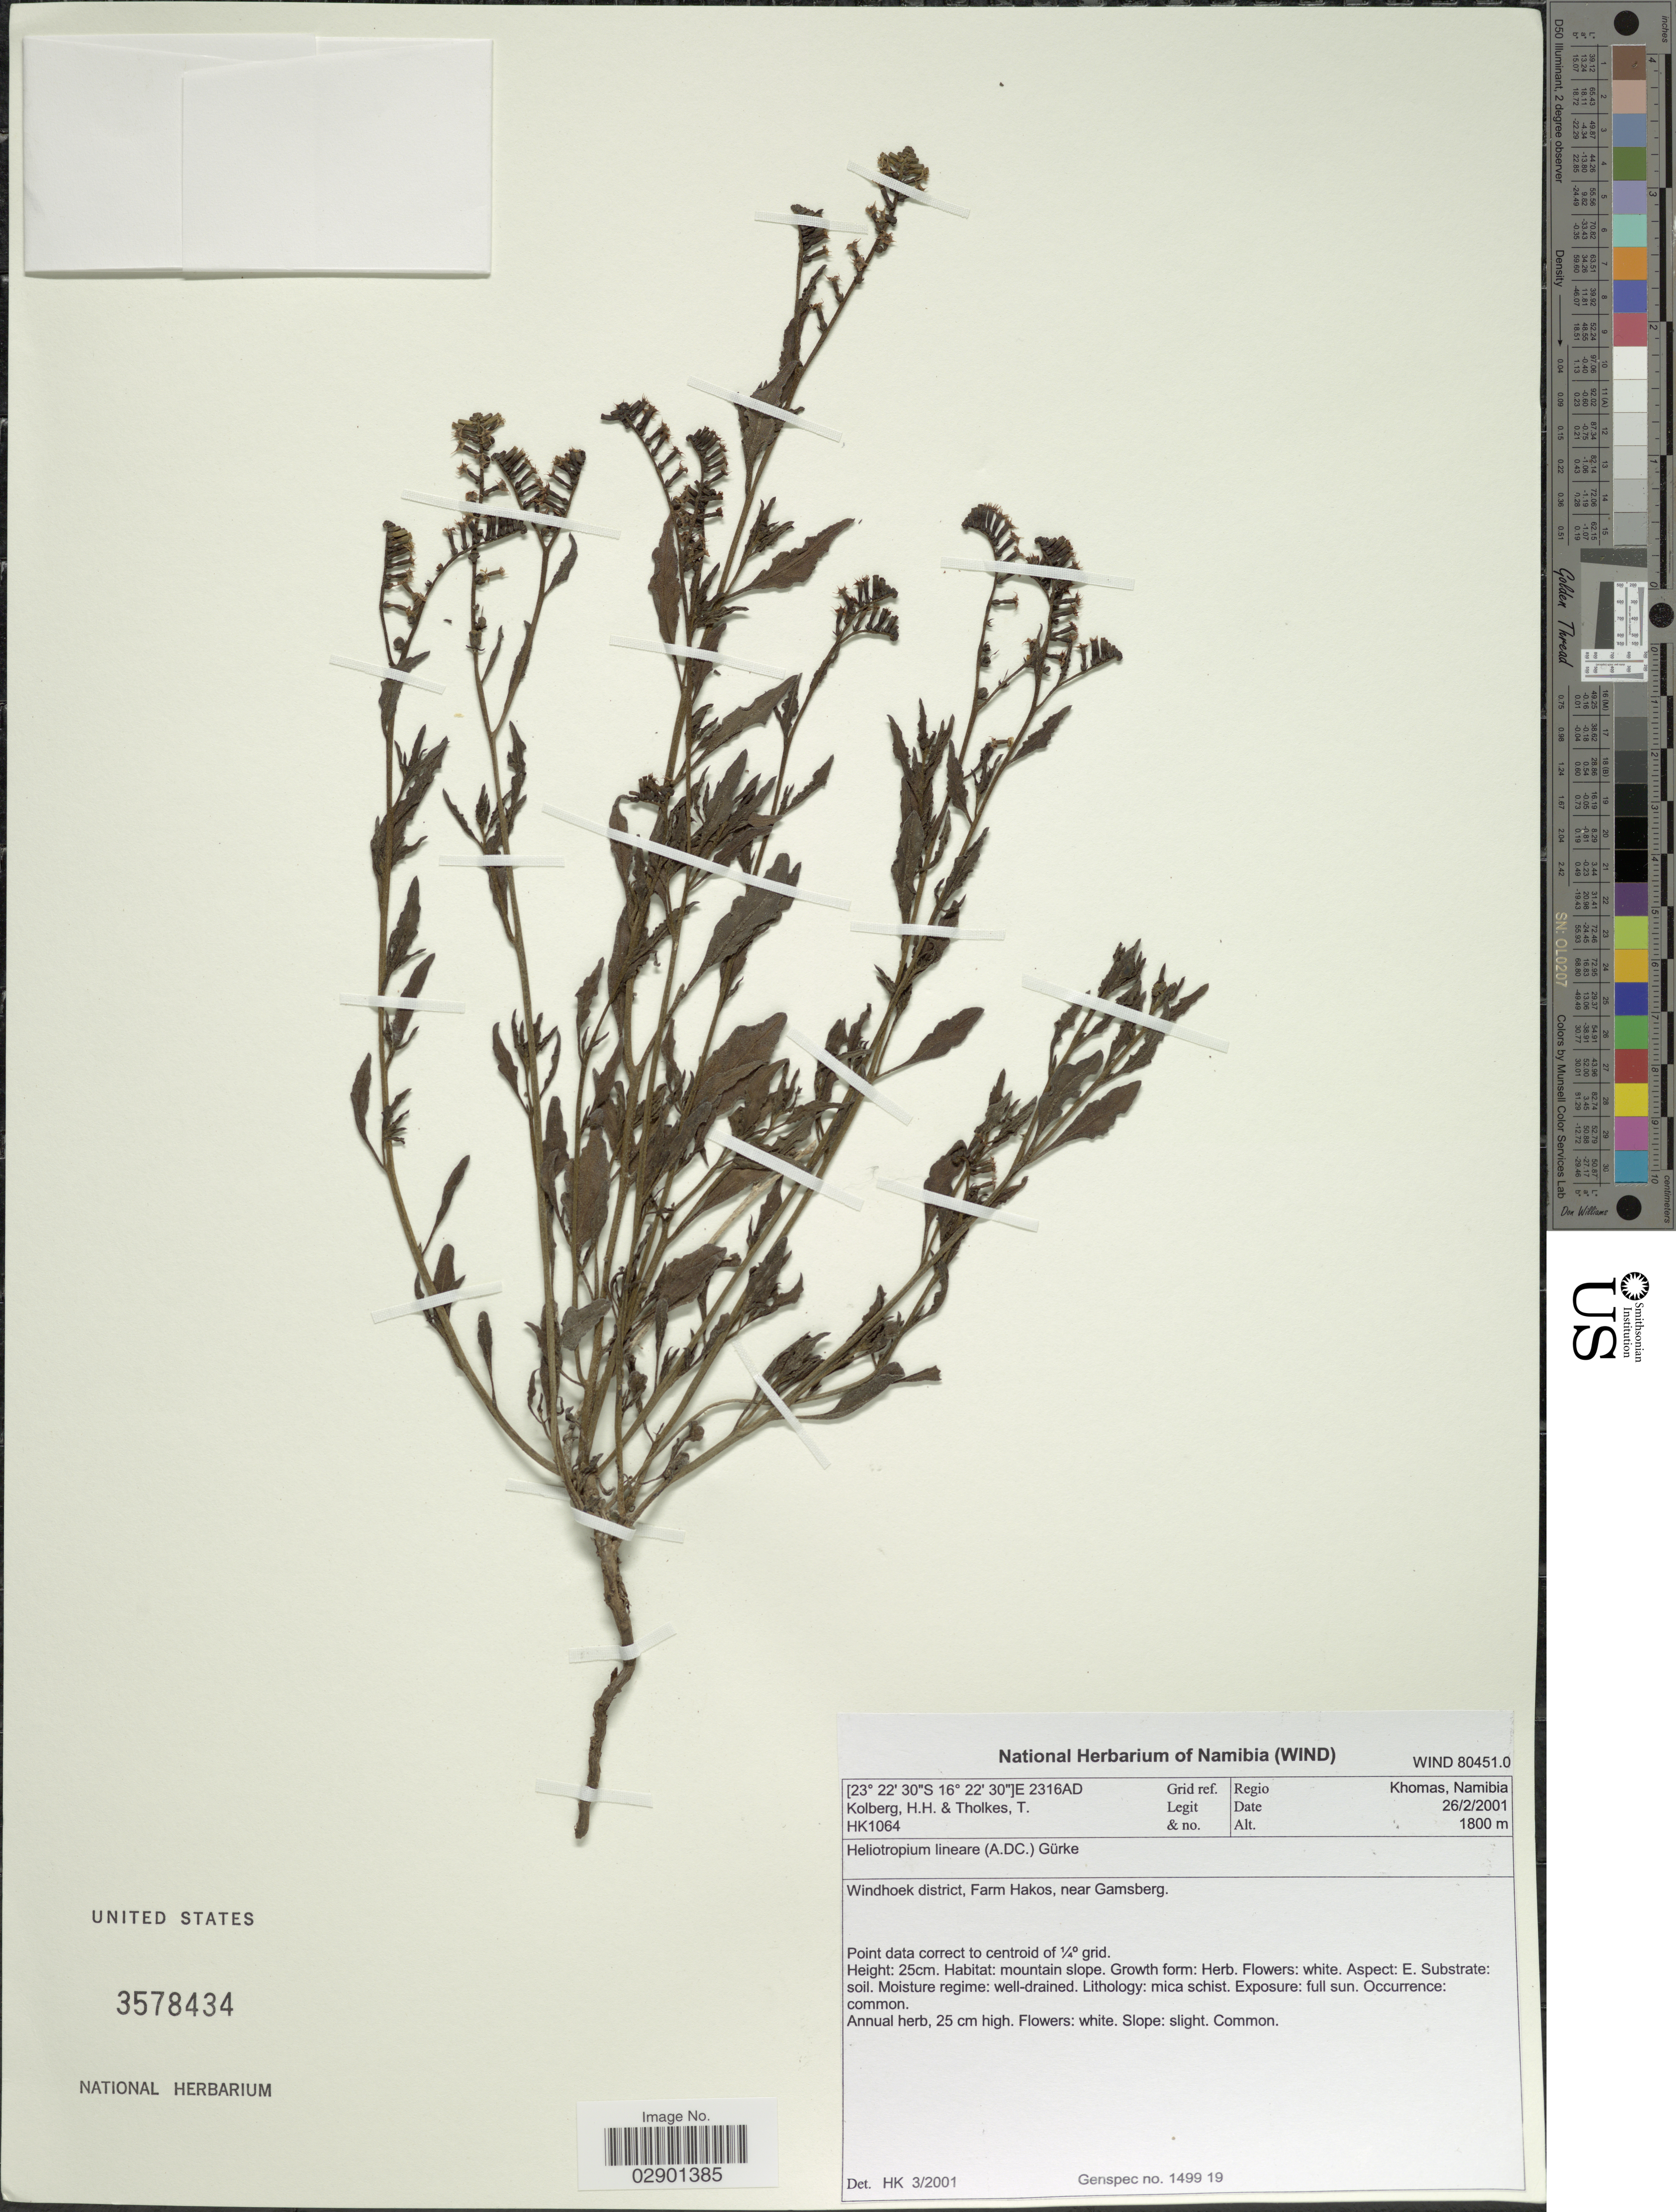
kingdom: Plantae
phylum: Tracheophyta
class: Magnoliopsida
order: Boraginales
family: Heliotropiaceae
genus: Heliotropium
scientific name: Heliotropium lineare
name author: C.H. Wright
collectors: H. H. Kolberg & T. Tholkes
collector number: HK1064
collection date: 2001-02-26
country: Namibia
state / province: Khomas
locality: E 2316AD Grid ref. Windhoek district, Farm Hakos, near Gamsberg. Point data correct to centroid of ¼° grid.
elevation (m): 1800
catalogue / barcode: US 3578434